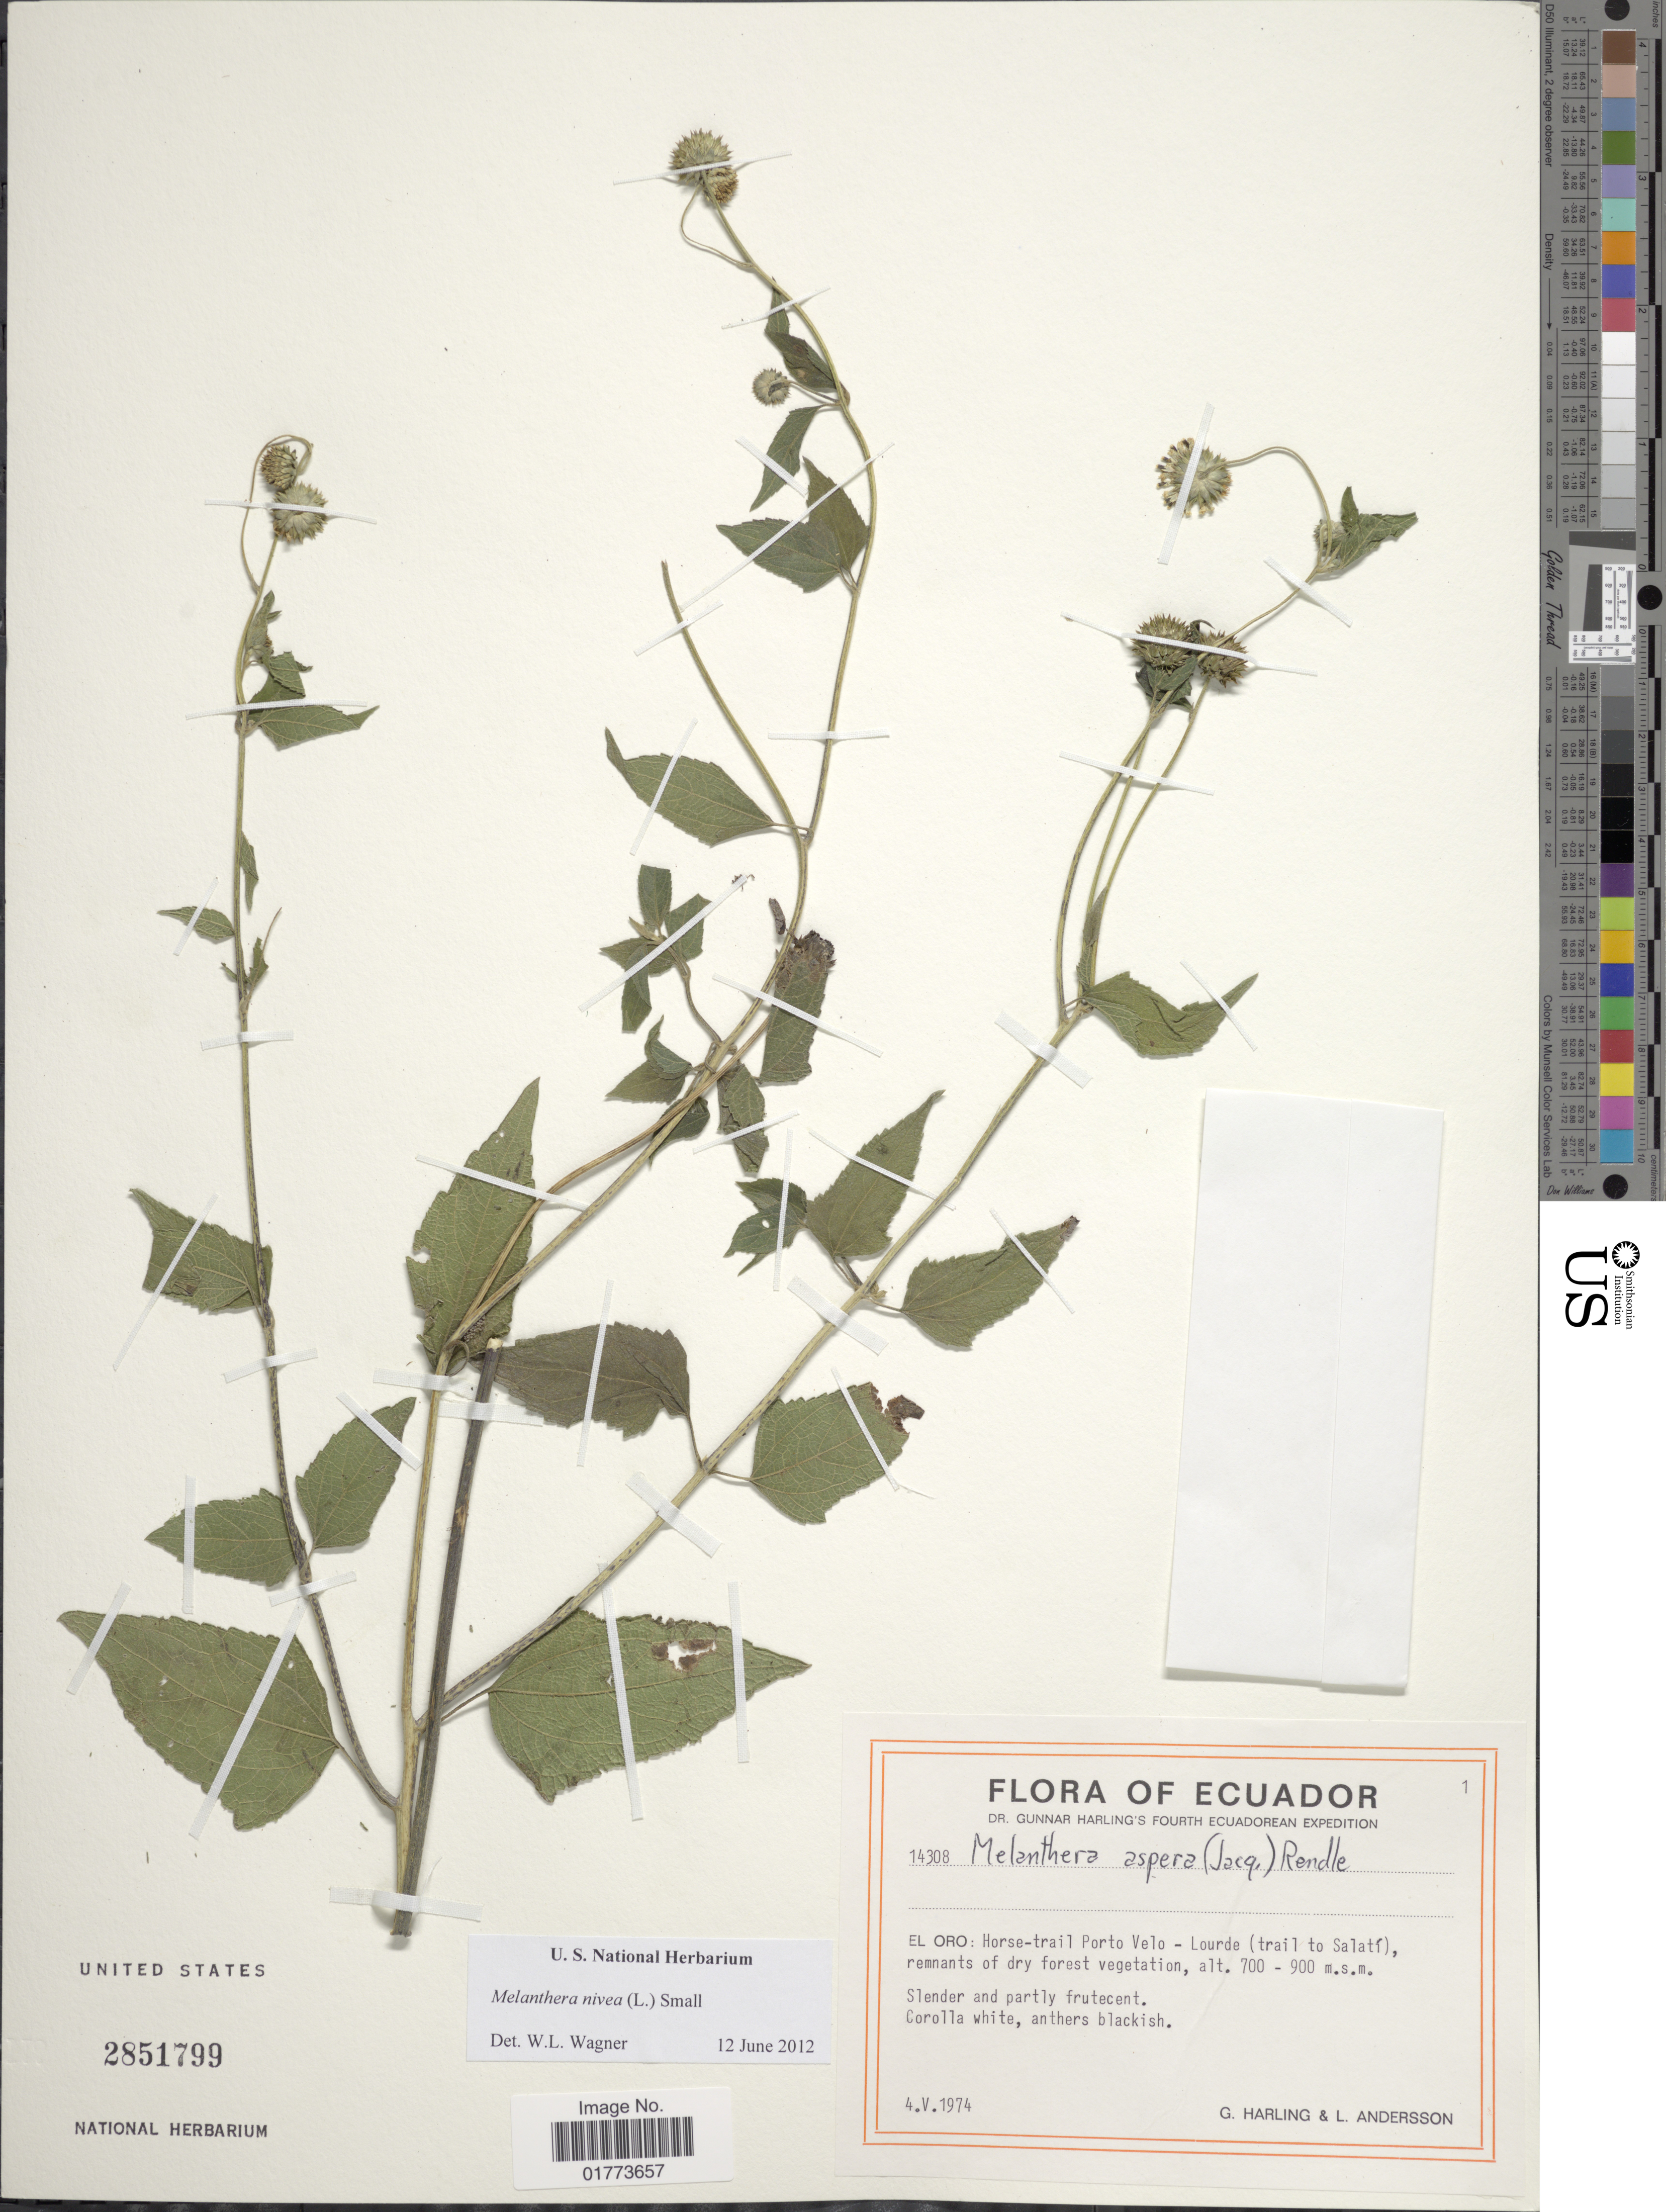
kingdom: Plantae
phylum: Tracheophyta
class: Magnoliopsida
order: Asterales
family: Asteraceae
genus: Melanthera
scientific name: Melanthera nivea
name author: (L.) Small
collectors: G. Harling & L. Andersson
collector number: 14308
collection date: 1974-05-04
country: Ecuador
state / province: El Oro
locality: El Oro: Horse-trail Porto Velo-Lourde (trail to Salati),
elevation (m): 700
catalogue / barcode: US 2851799